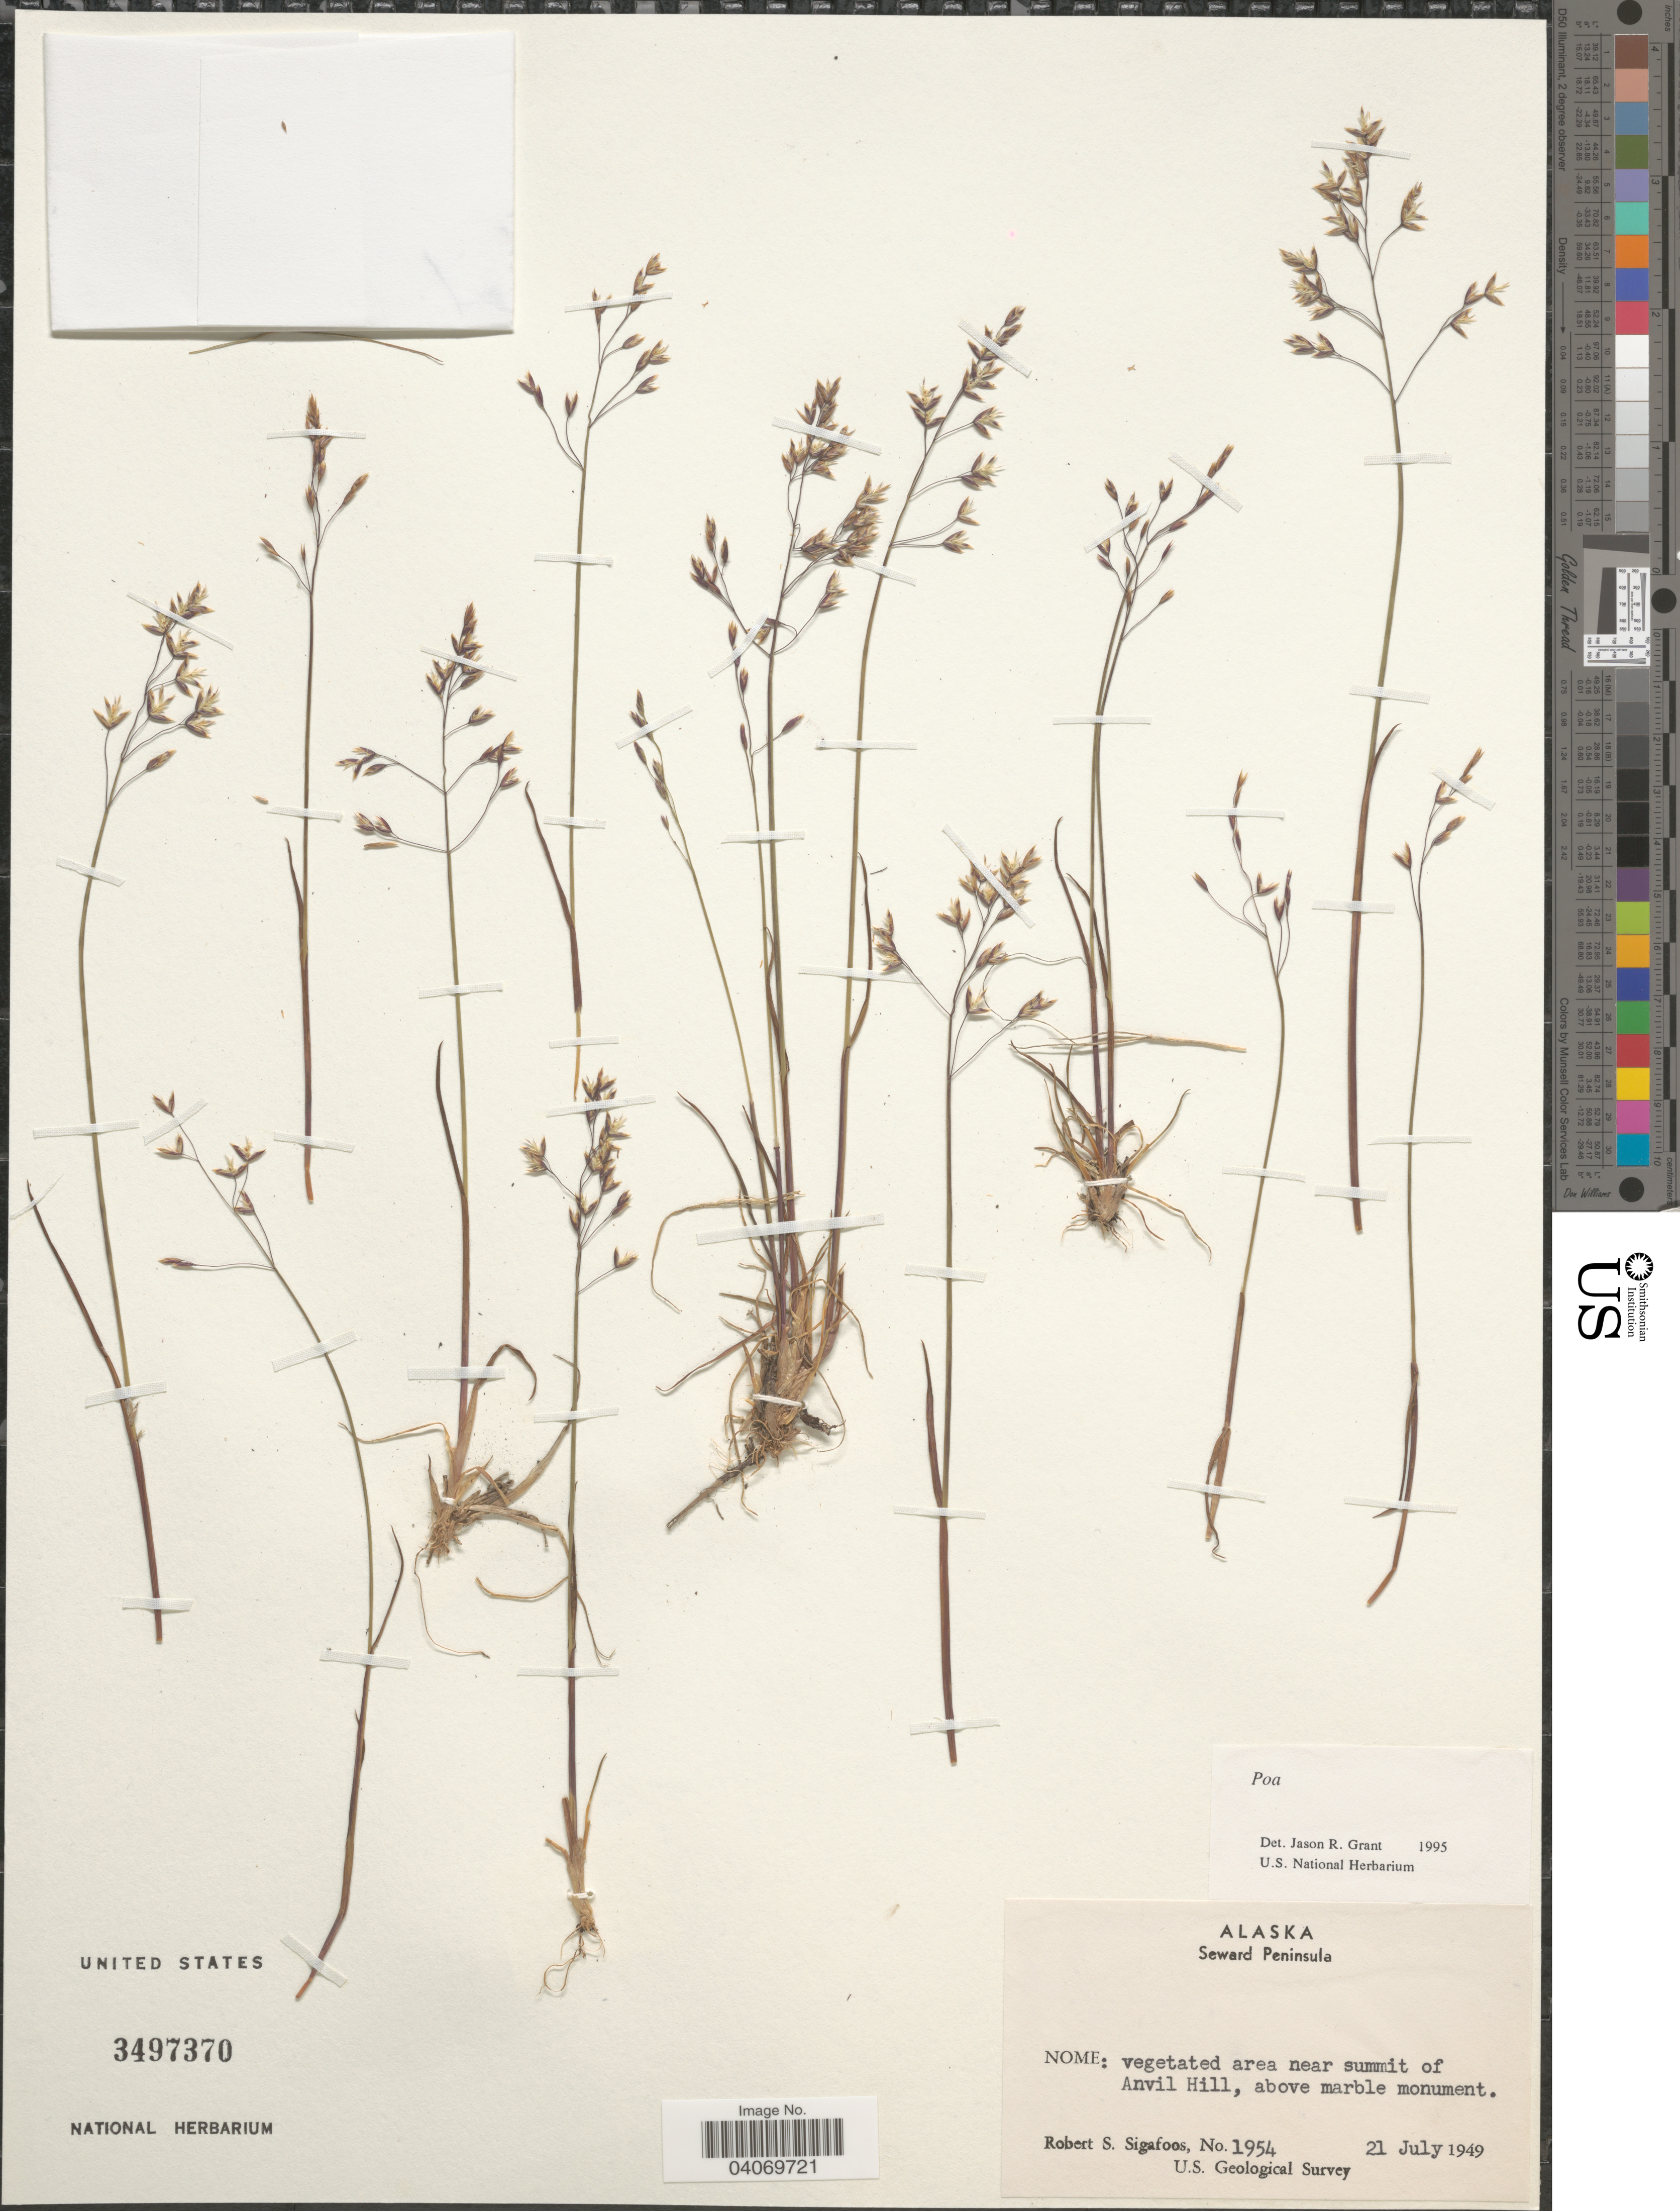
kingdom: Plantae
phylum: Tracheophyta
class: Liliopsida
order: Poales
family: Poaceae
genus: Poa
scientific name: Poa sp.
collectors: R. Sigafoos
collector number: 1954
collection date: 1949-07-21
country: United States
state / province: Alaska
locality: Seward Peninsula. Nome: vegetated area near summit of Anvil Hill, above marble monument. U.S. Geological Survey.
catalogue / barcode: US 3497370